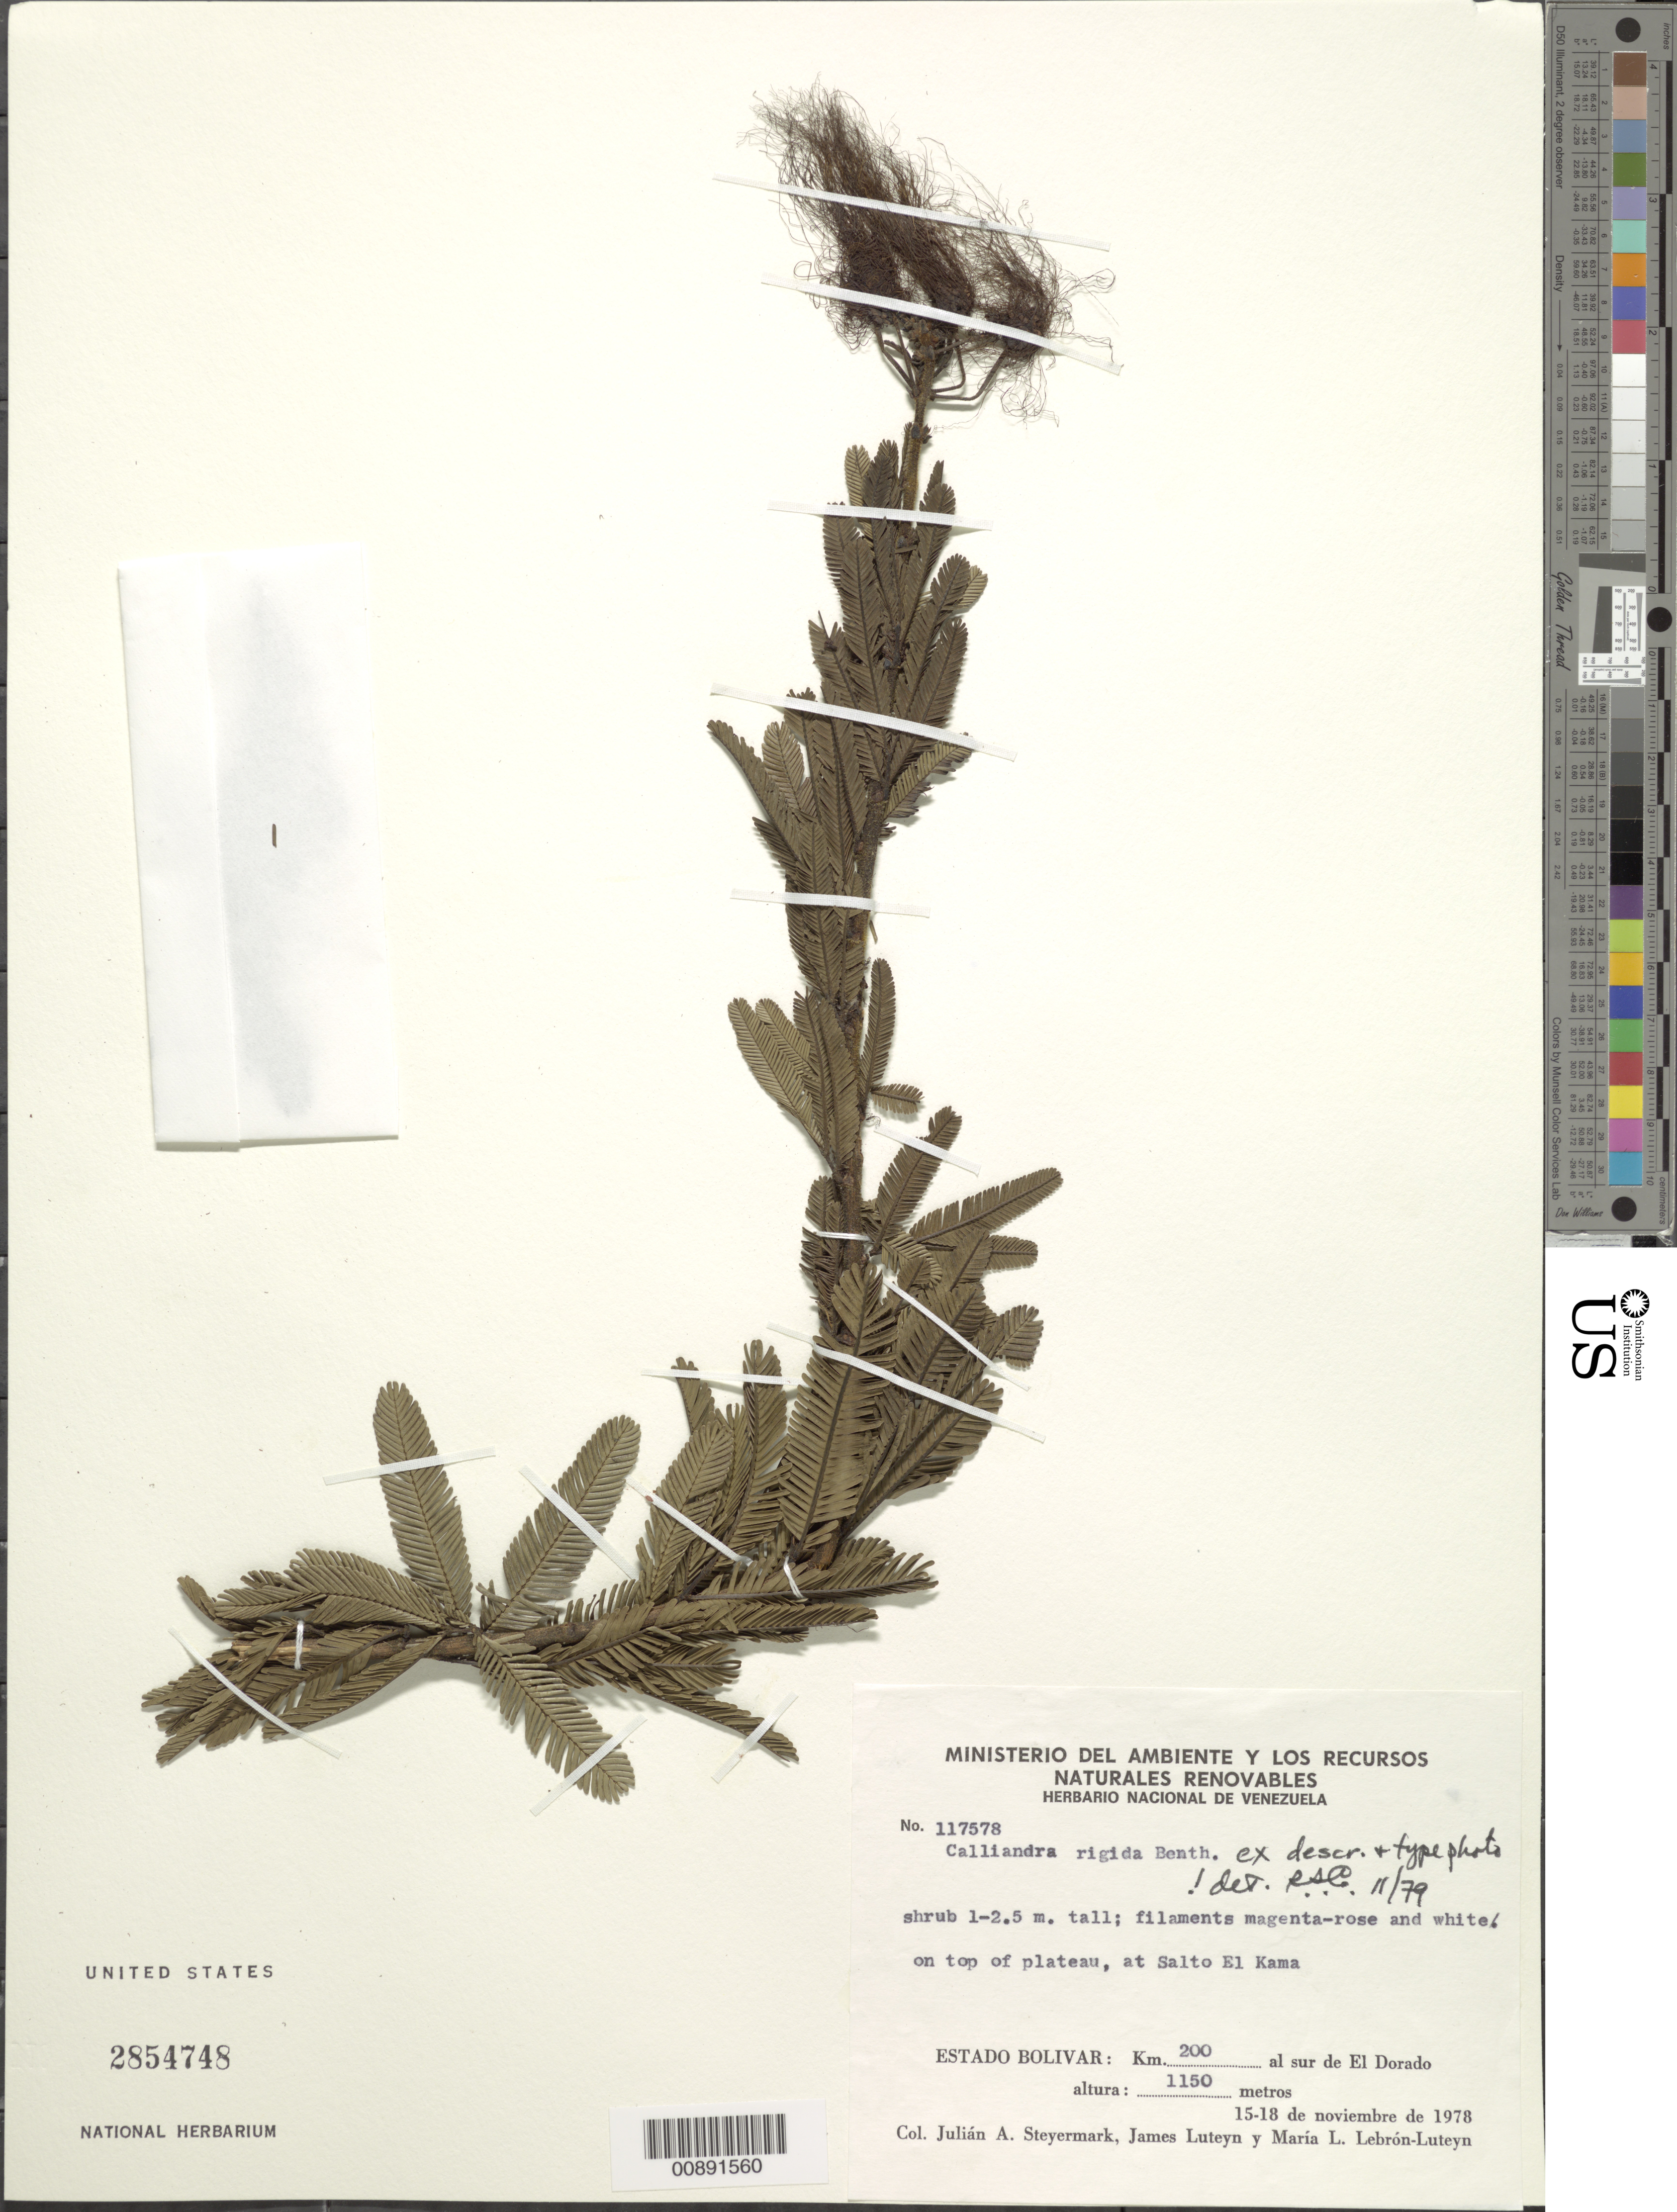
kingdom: Plantae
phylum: Tracheophyta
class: Magnoliopsida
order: Fabales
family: Fabaceae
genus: Calliandra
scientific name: Calliandra rigida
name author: Benth.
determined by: Cowan, R. S.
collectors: J. Steyermark, J. L. Luteyn & M. L. Lebrón-Luteyn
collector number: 117578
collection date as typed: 15-Nov-78 to 18-Nov-78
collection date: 1978-11-15/1978-11-18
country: Venezuela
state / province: Bolívar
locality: El Dorado, S of, km 200; on top of plateau, at Salto El Kama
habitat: Top of plateau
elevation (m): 1150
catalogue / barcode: US 2854748